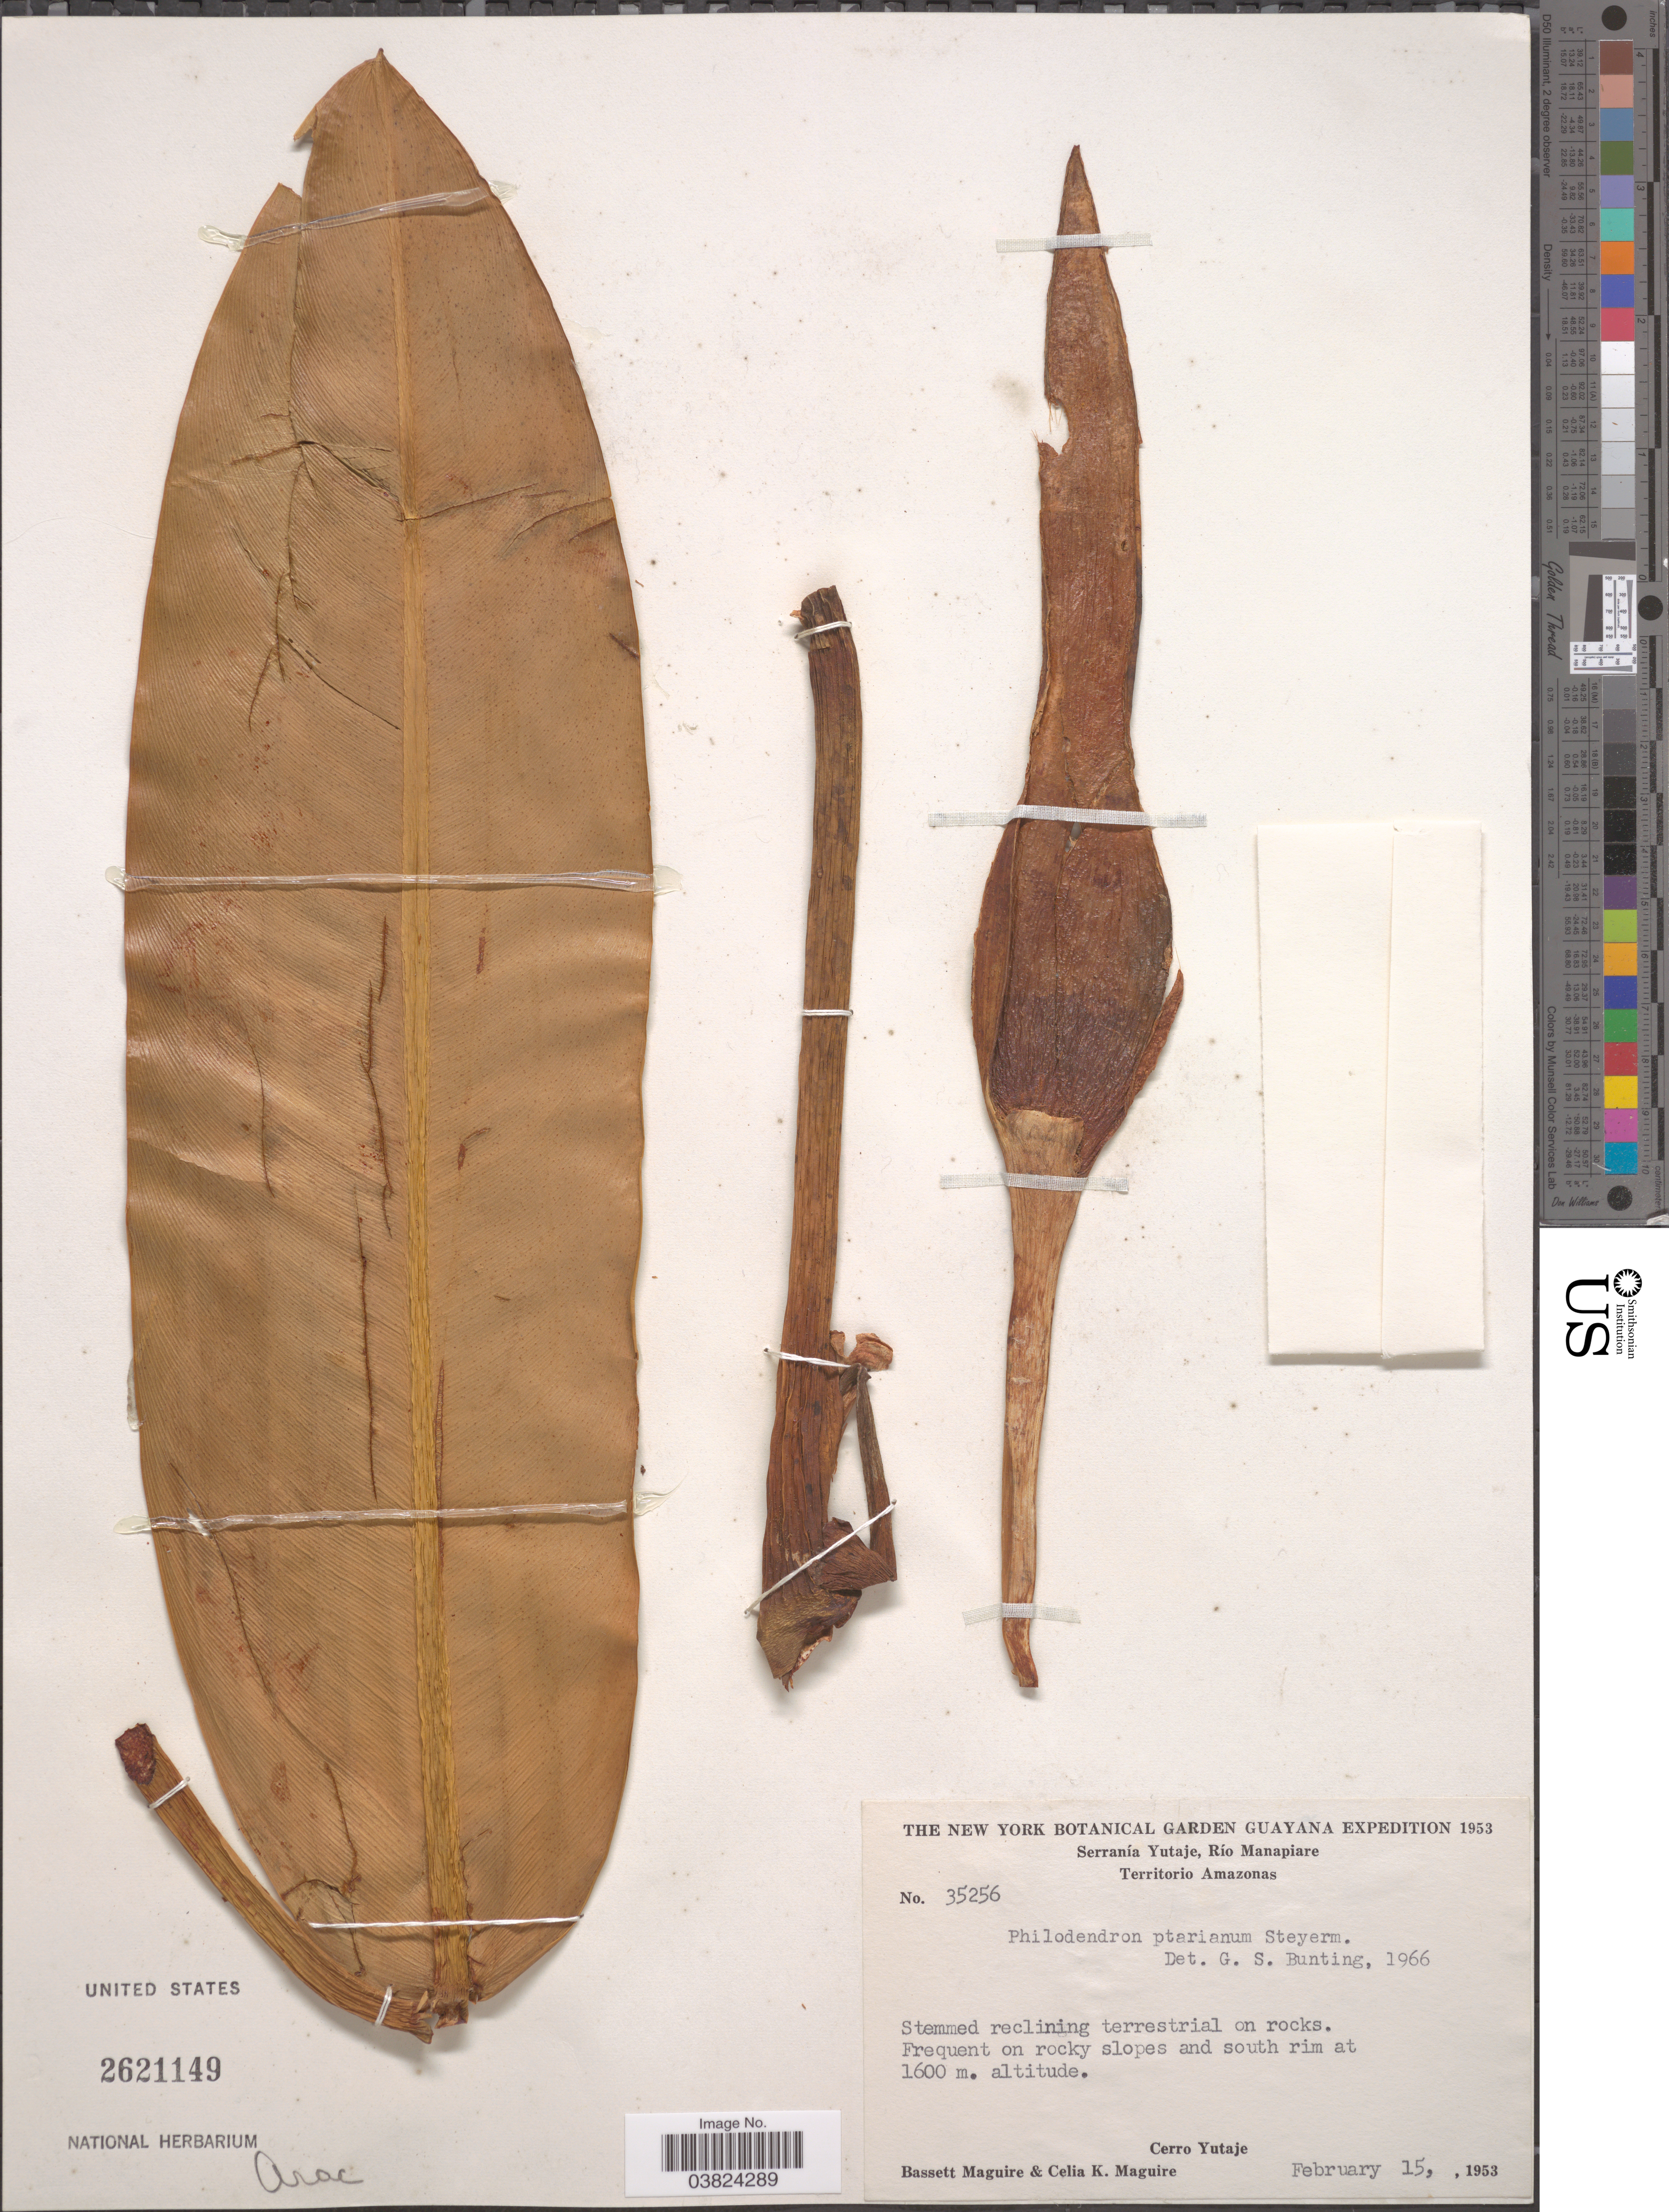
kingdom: Plantae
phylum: Tracheophyta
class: Liliopsida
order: Alismatales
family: Araceae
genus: Philodendron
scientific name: Philodendron ptarianum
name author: Steyerm.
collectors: B. Maguire & C. K. Maguire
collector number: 35256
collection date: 1953-02-15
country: Venezuela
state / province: Amazonas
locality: Serranía Yutaje, Río Manapiare. Territorio Amazonas. Frequent on rocky slopes and south rim.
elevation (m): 1600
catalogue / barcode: US 2621149